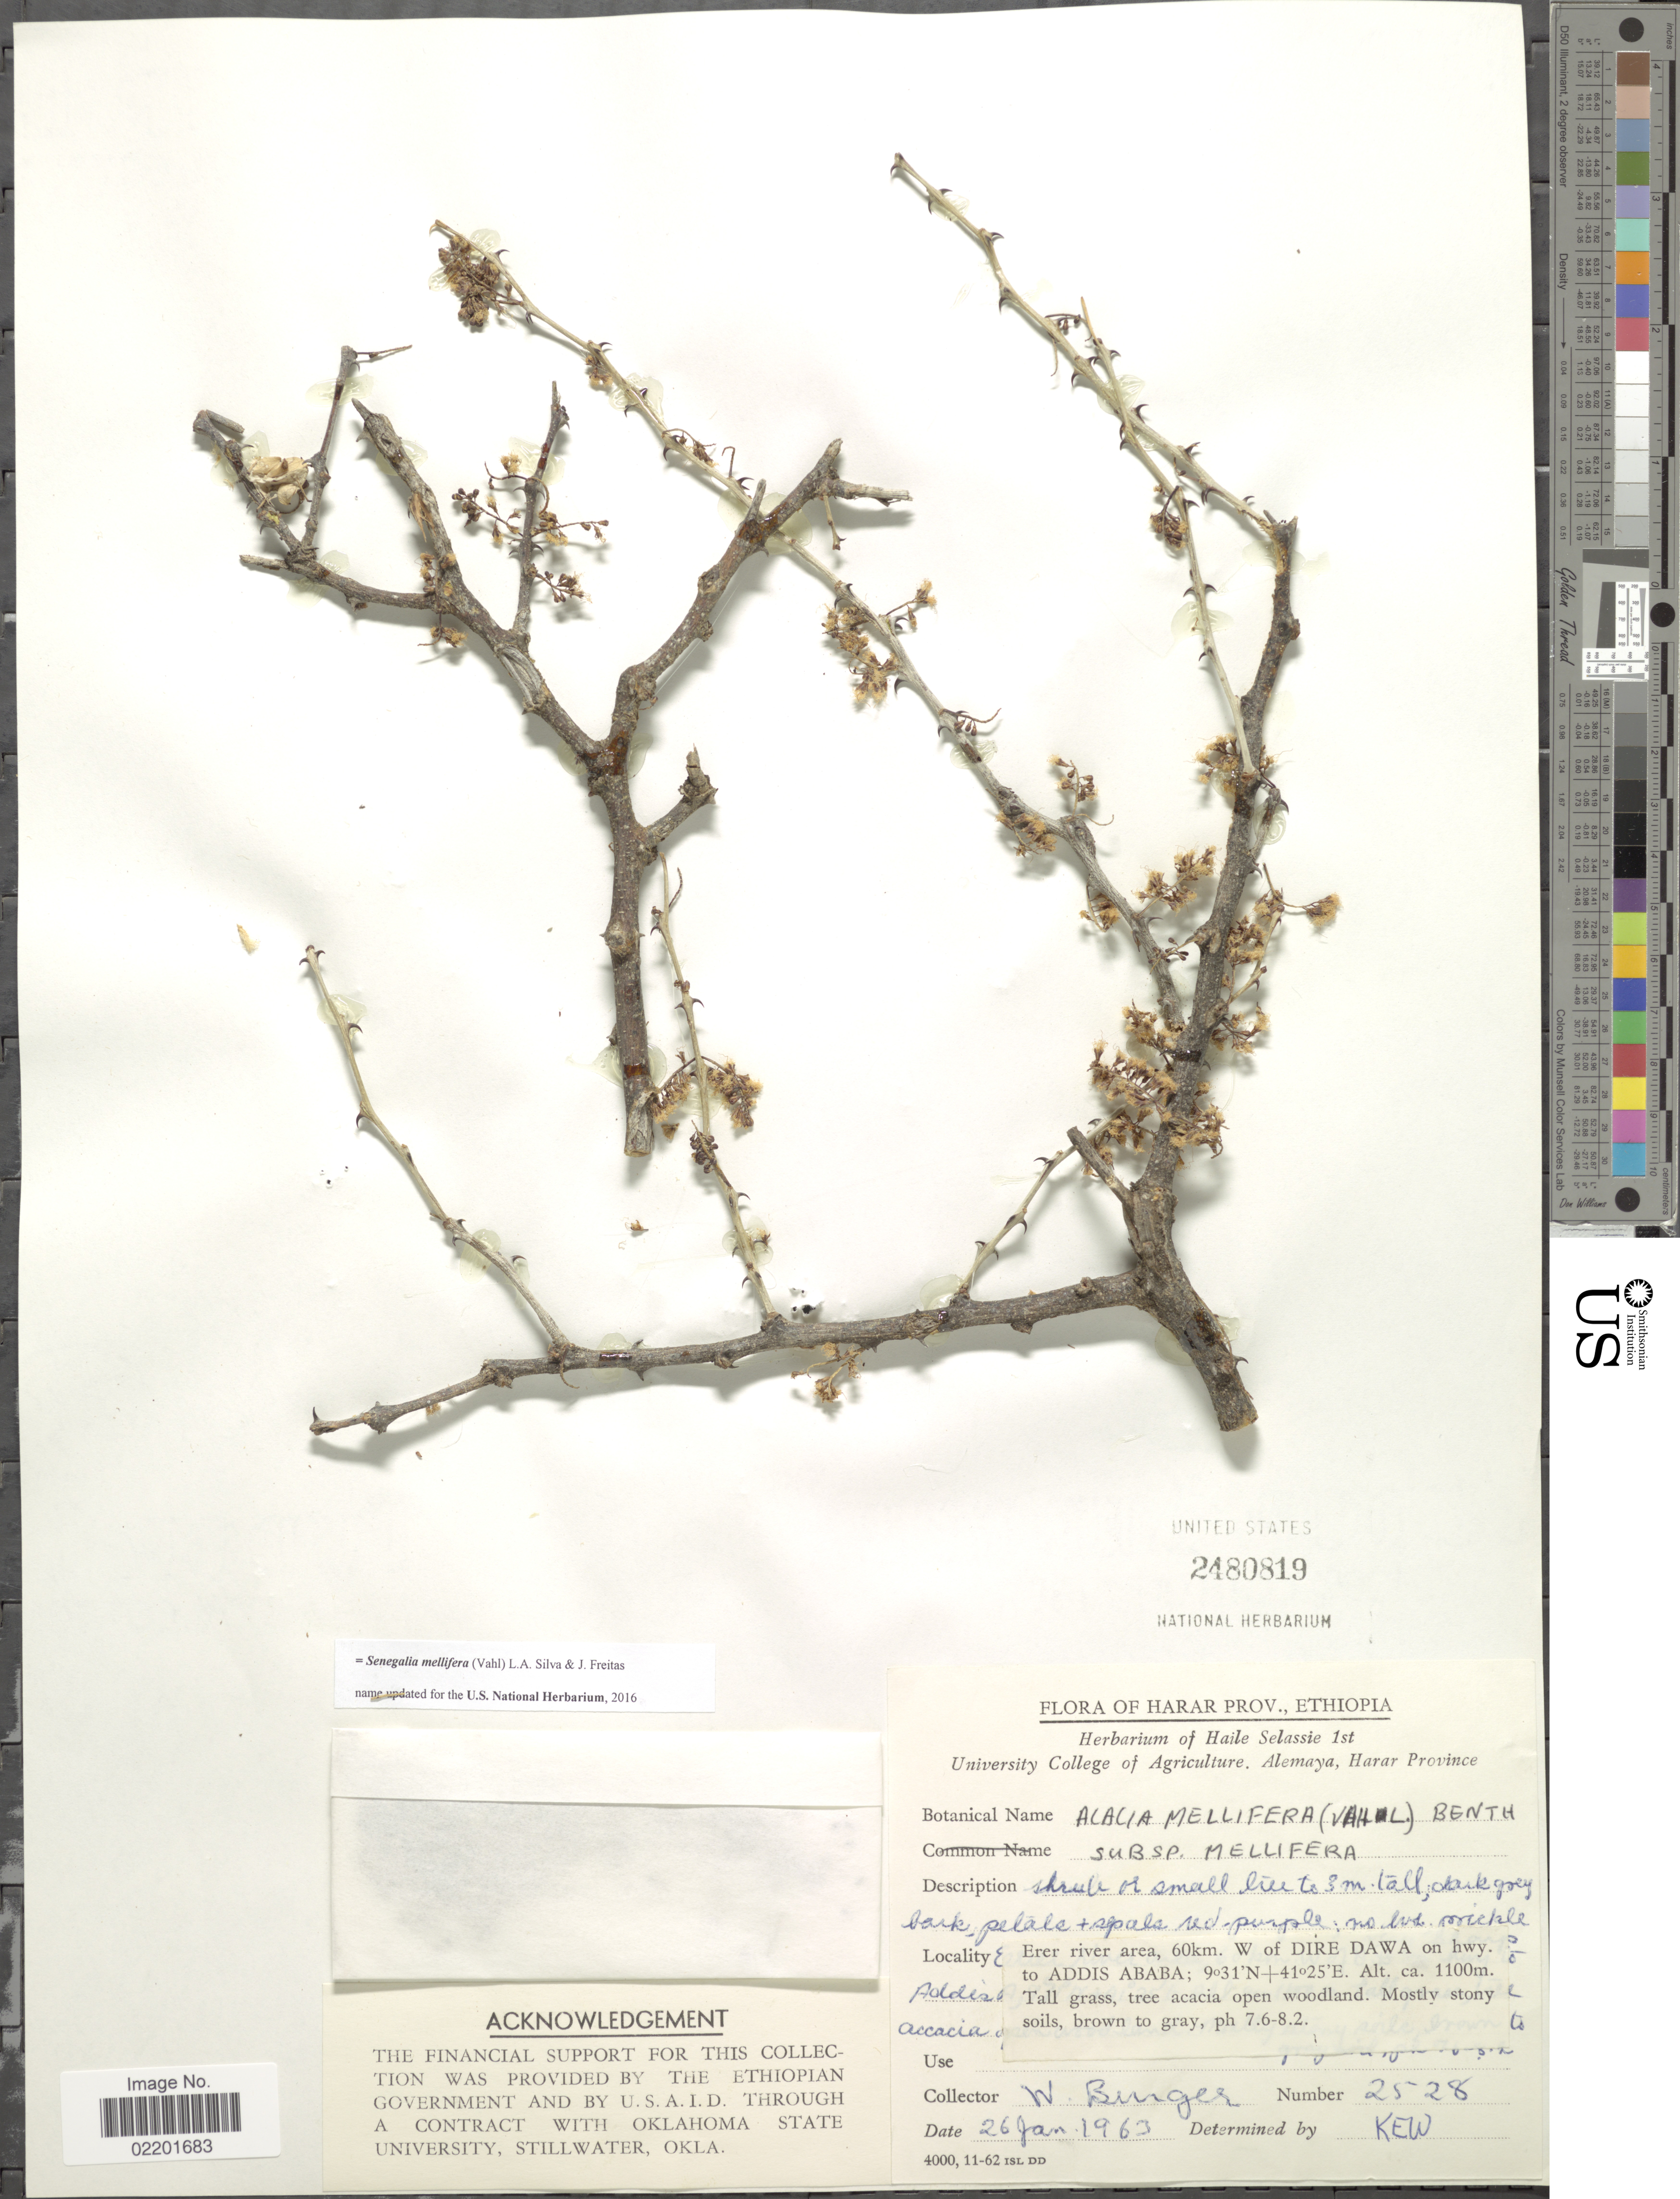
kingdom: Plantae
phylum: Tracheophyta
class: Magnoliopsida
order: Fabales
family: Fabaceae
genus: Senegalia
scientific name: Senegalia mellifera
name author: (Vahl) Seigler & Ebinger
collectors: W. Burger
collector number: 2528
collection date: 1963-01-26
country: Ethiopia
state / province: Addis Ababa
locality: Harra Prov., Erer River area, 60 km W of Dire Dawa on hwy to Addis Ababa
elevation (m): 1100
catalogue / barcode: US 2480819